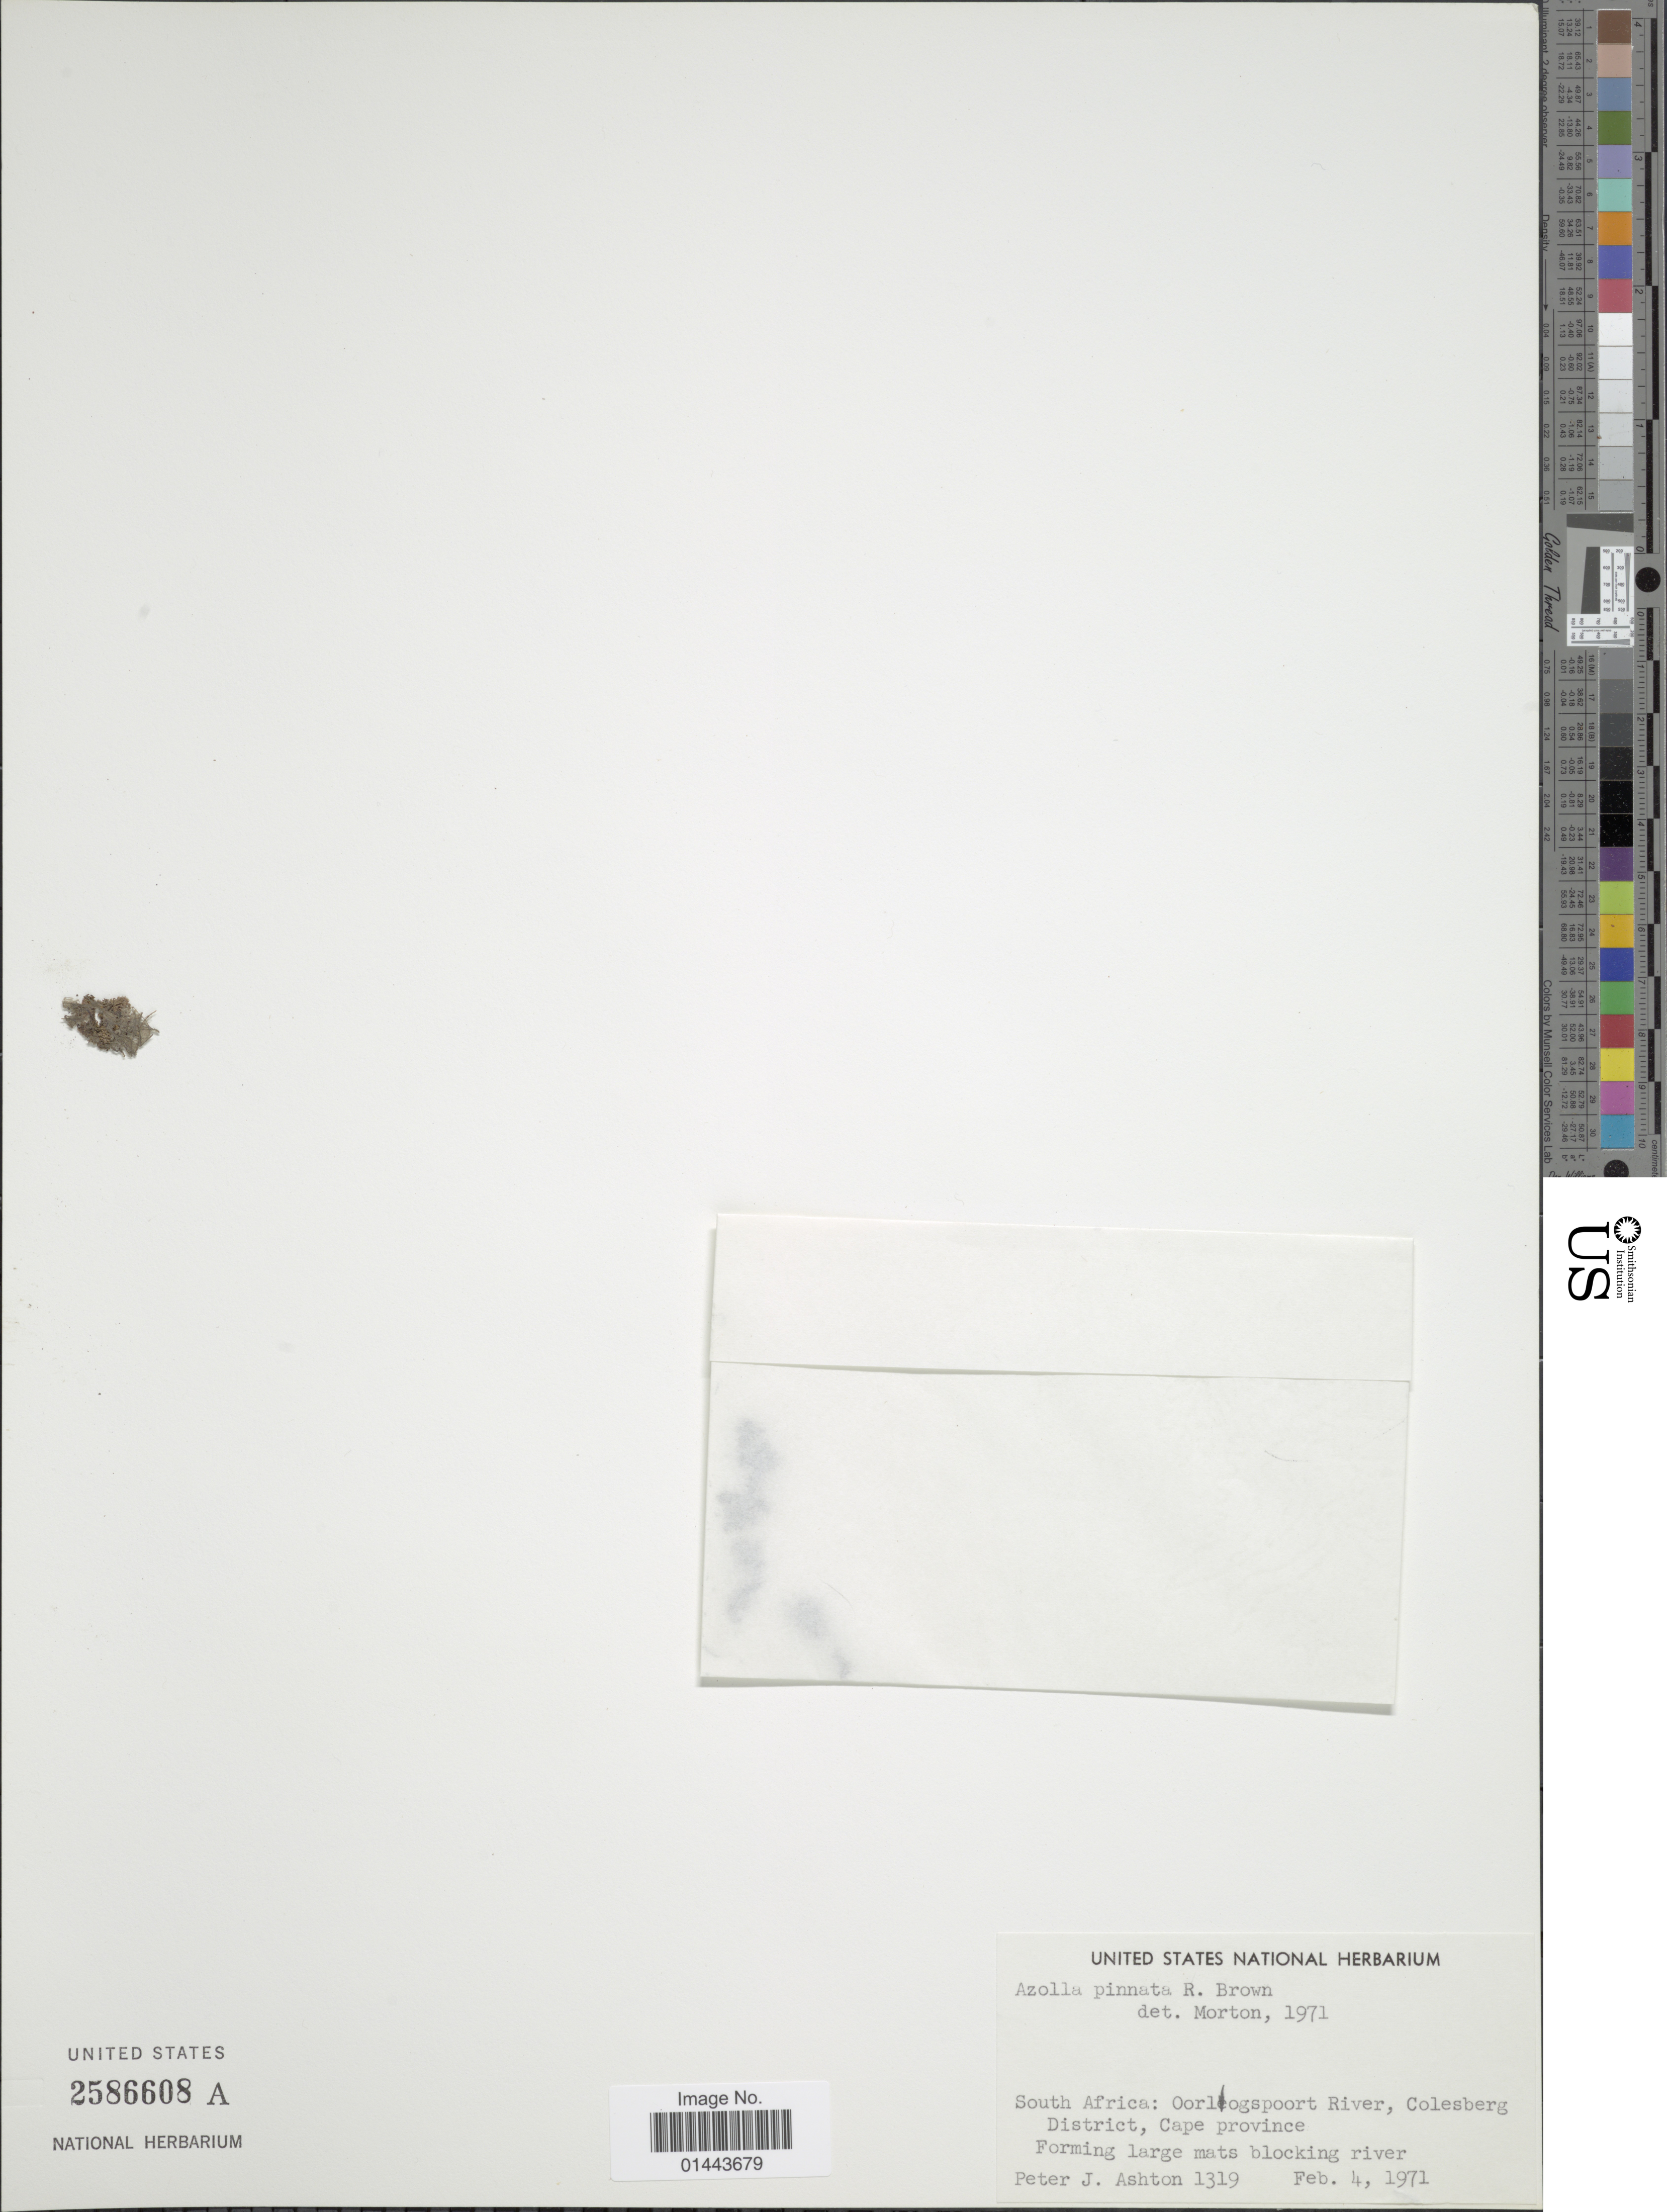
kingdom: Plantae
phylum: Tracheophyta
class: Polypodiopsida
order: Salviniales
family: Salviniaceae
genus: Azolla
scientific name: Azolla pinnata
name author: R. Br.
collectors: P. S. Ashton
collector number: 1319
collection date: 1971-02-04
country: South Africa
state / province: Northern Cape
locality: Oorlogspoort River, Colesberg Disctrict.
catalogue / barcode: US 2586608A